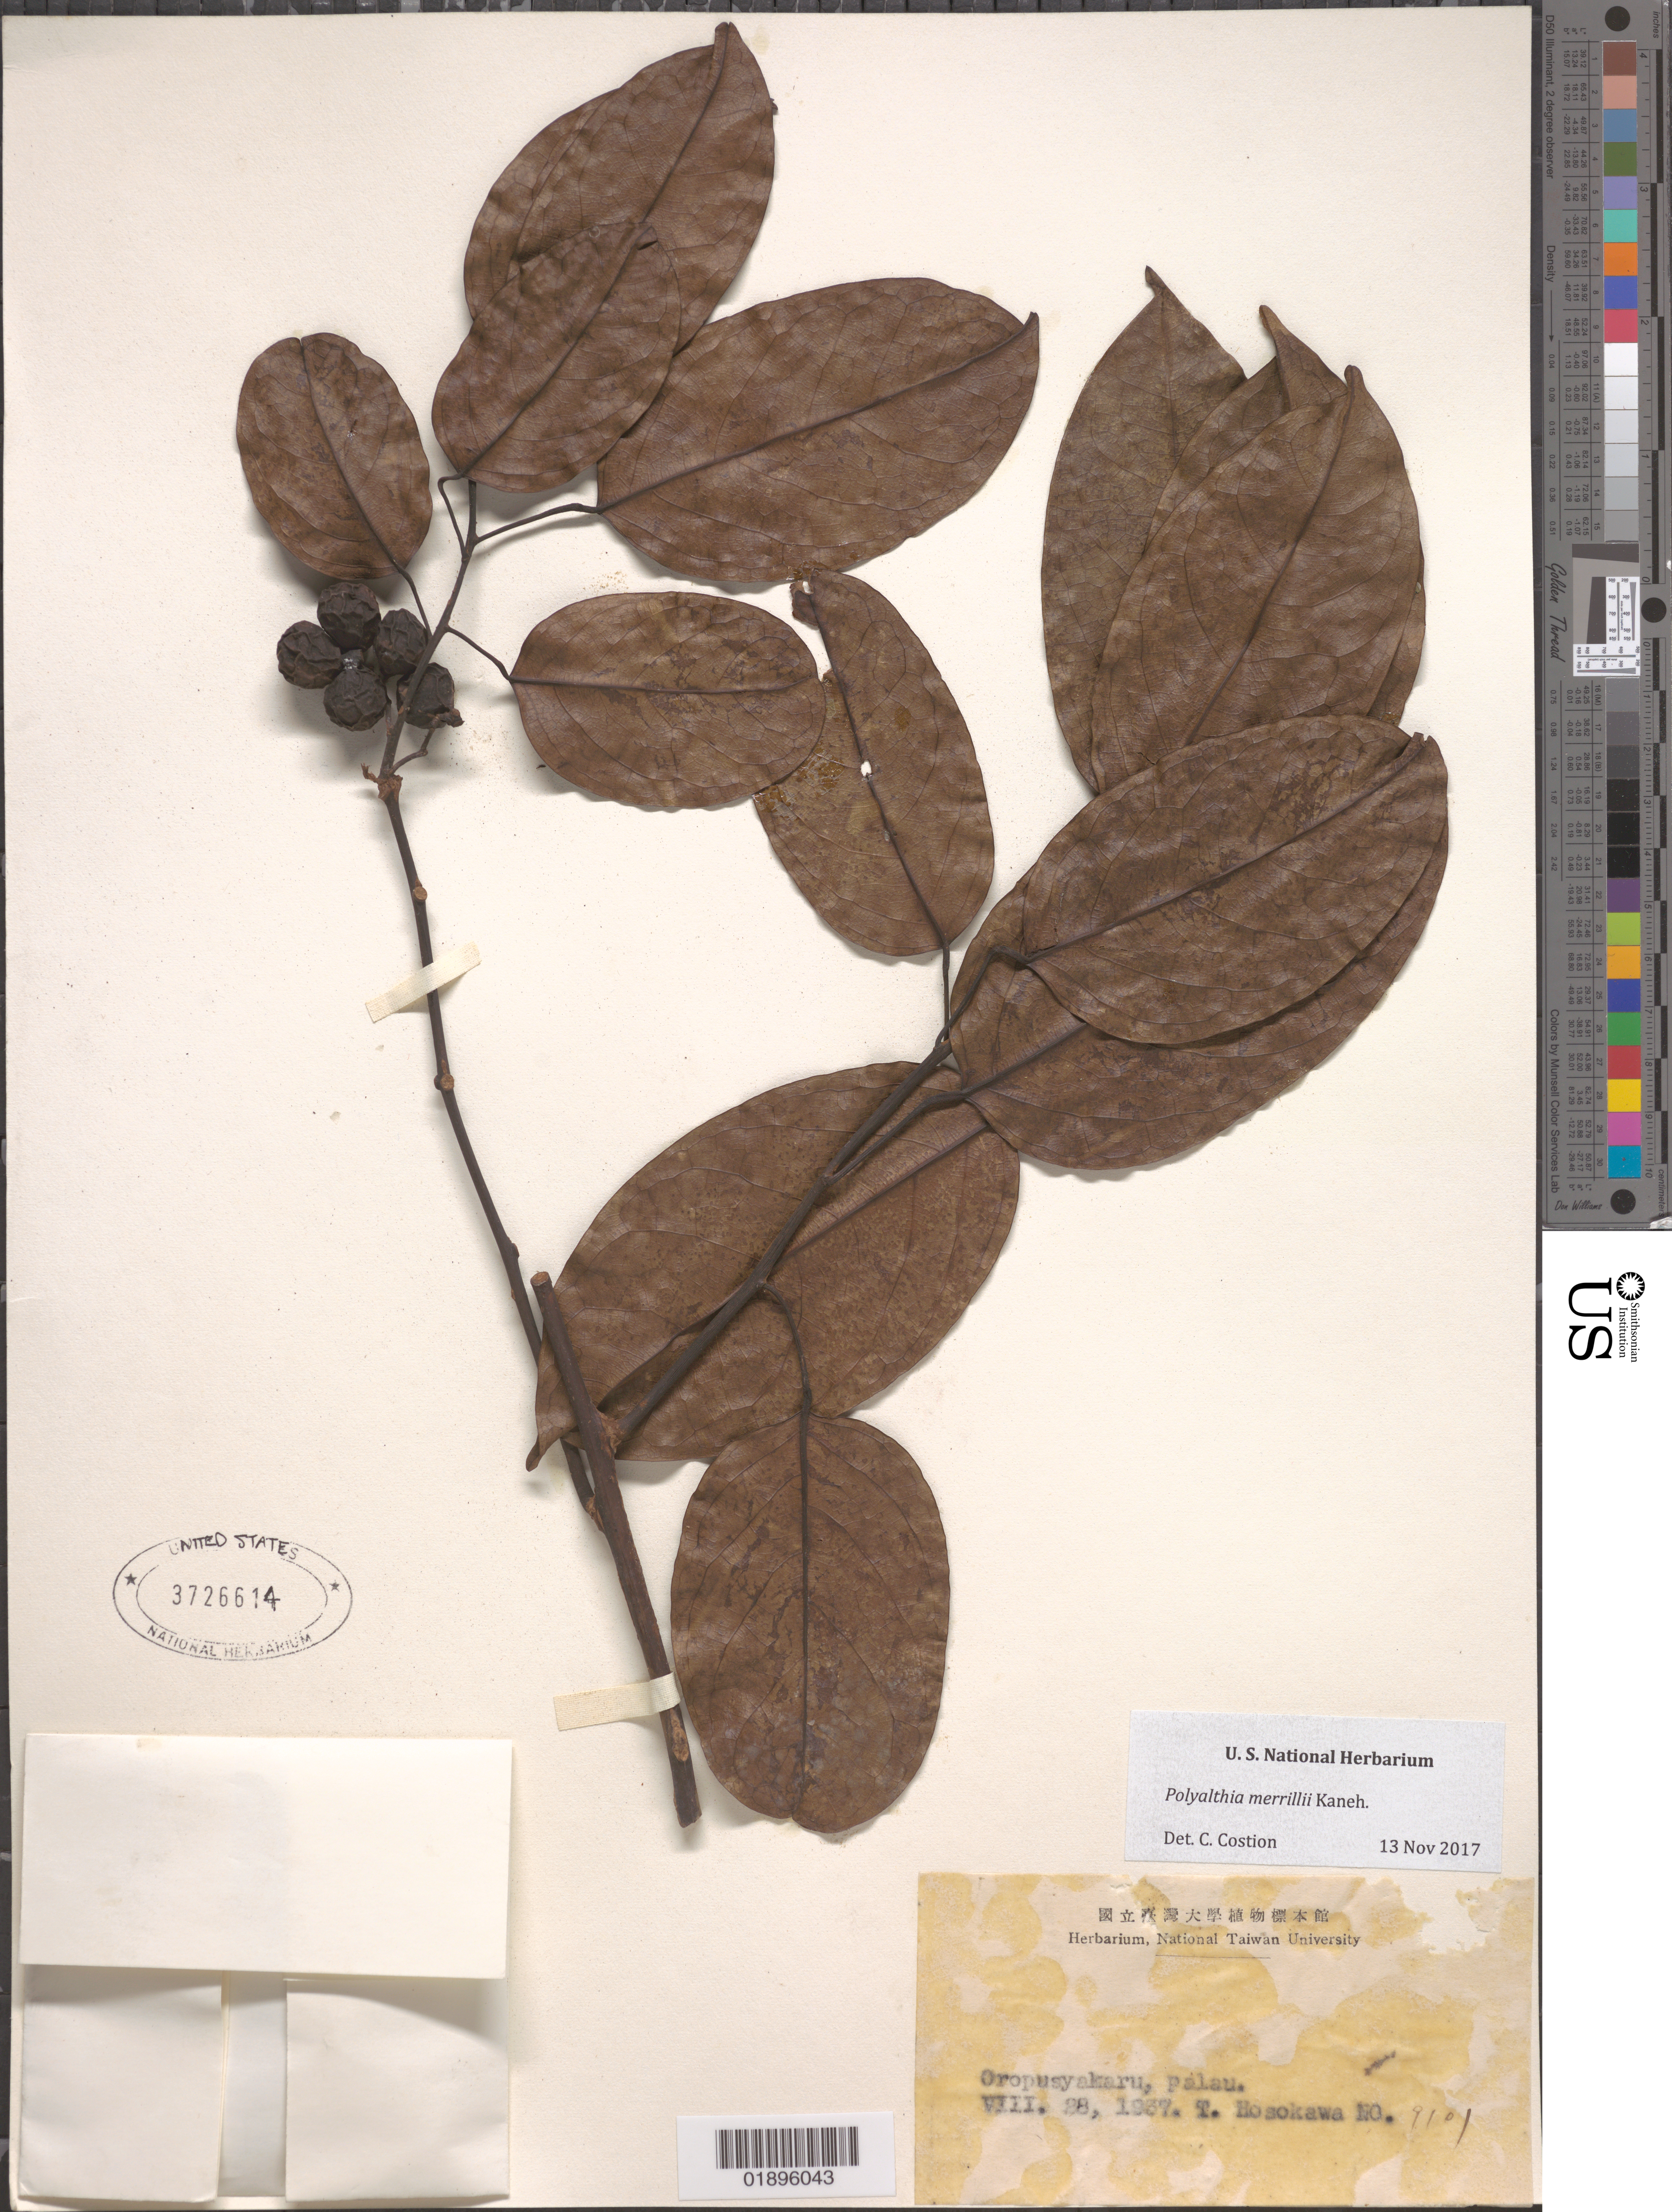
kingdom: Plantae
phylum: Tracheophyta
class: Magnoliopsida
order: Magnoliales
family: Annonaceae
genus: Monoon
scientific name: Monoon merrillii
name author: (Kaneh.) I.M. Turner & Utteridge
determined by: Wagner, W. L., (BOT), Smithsonian Institution - National Museum of Natural History (UNITED STATES)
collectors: T. Hosokawa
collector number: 9101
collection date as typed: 28 Aug 1937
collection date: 1937-08-28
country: Palau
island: Babeldaob [Babelthuap]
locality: Oropusyakaru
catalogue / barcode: US 3726614